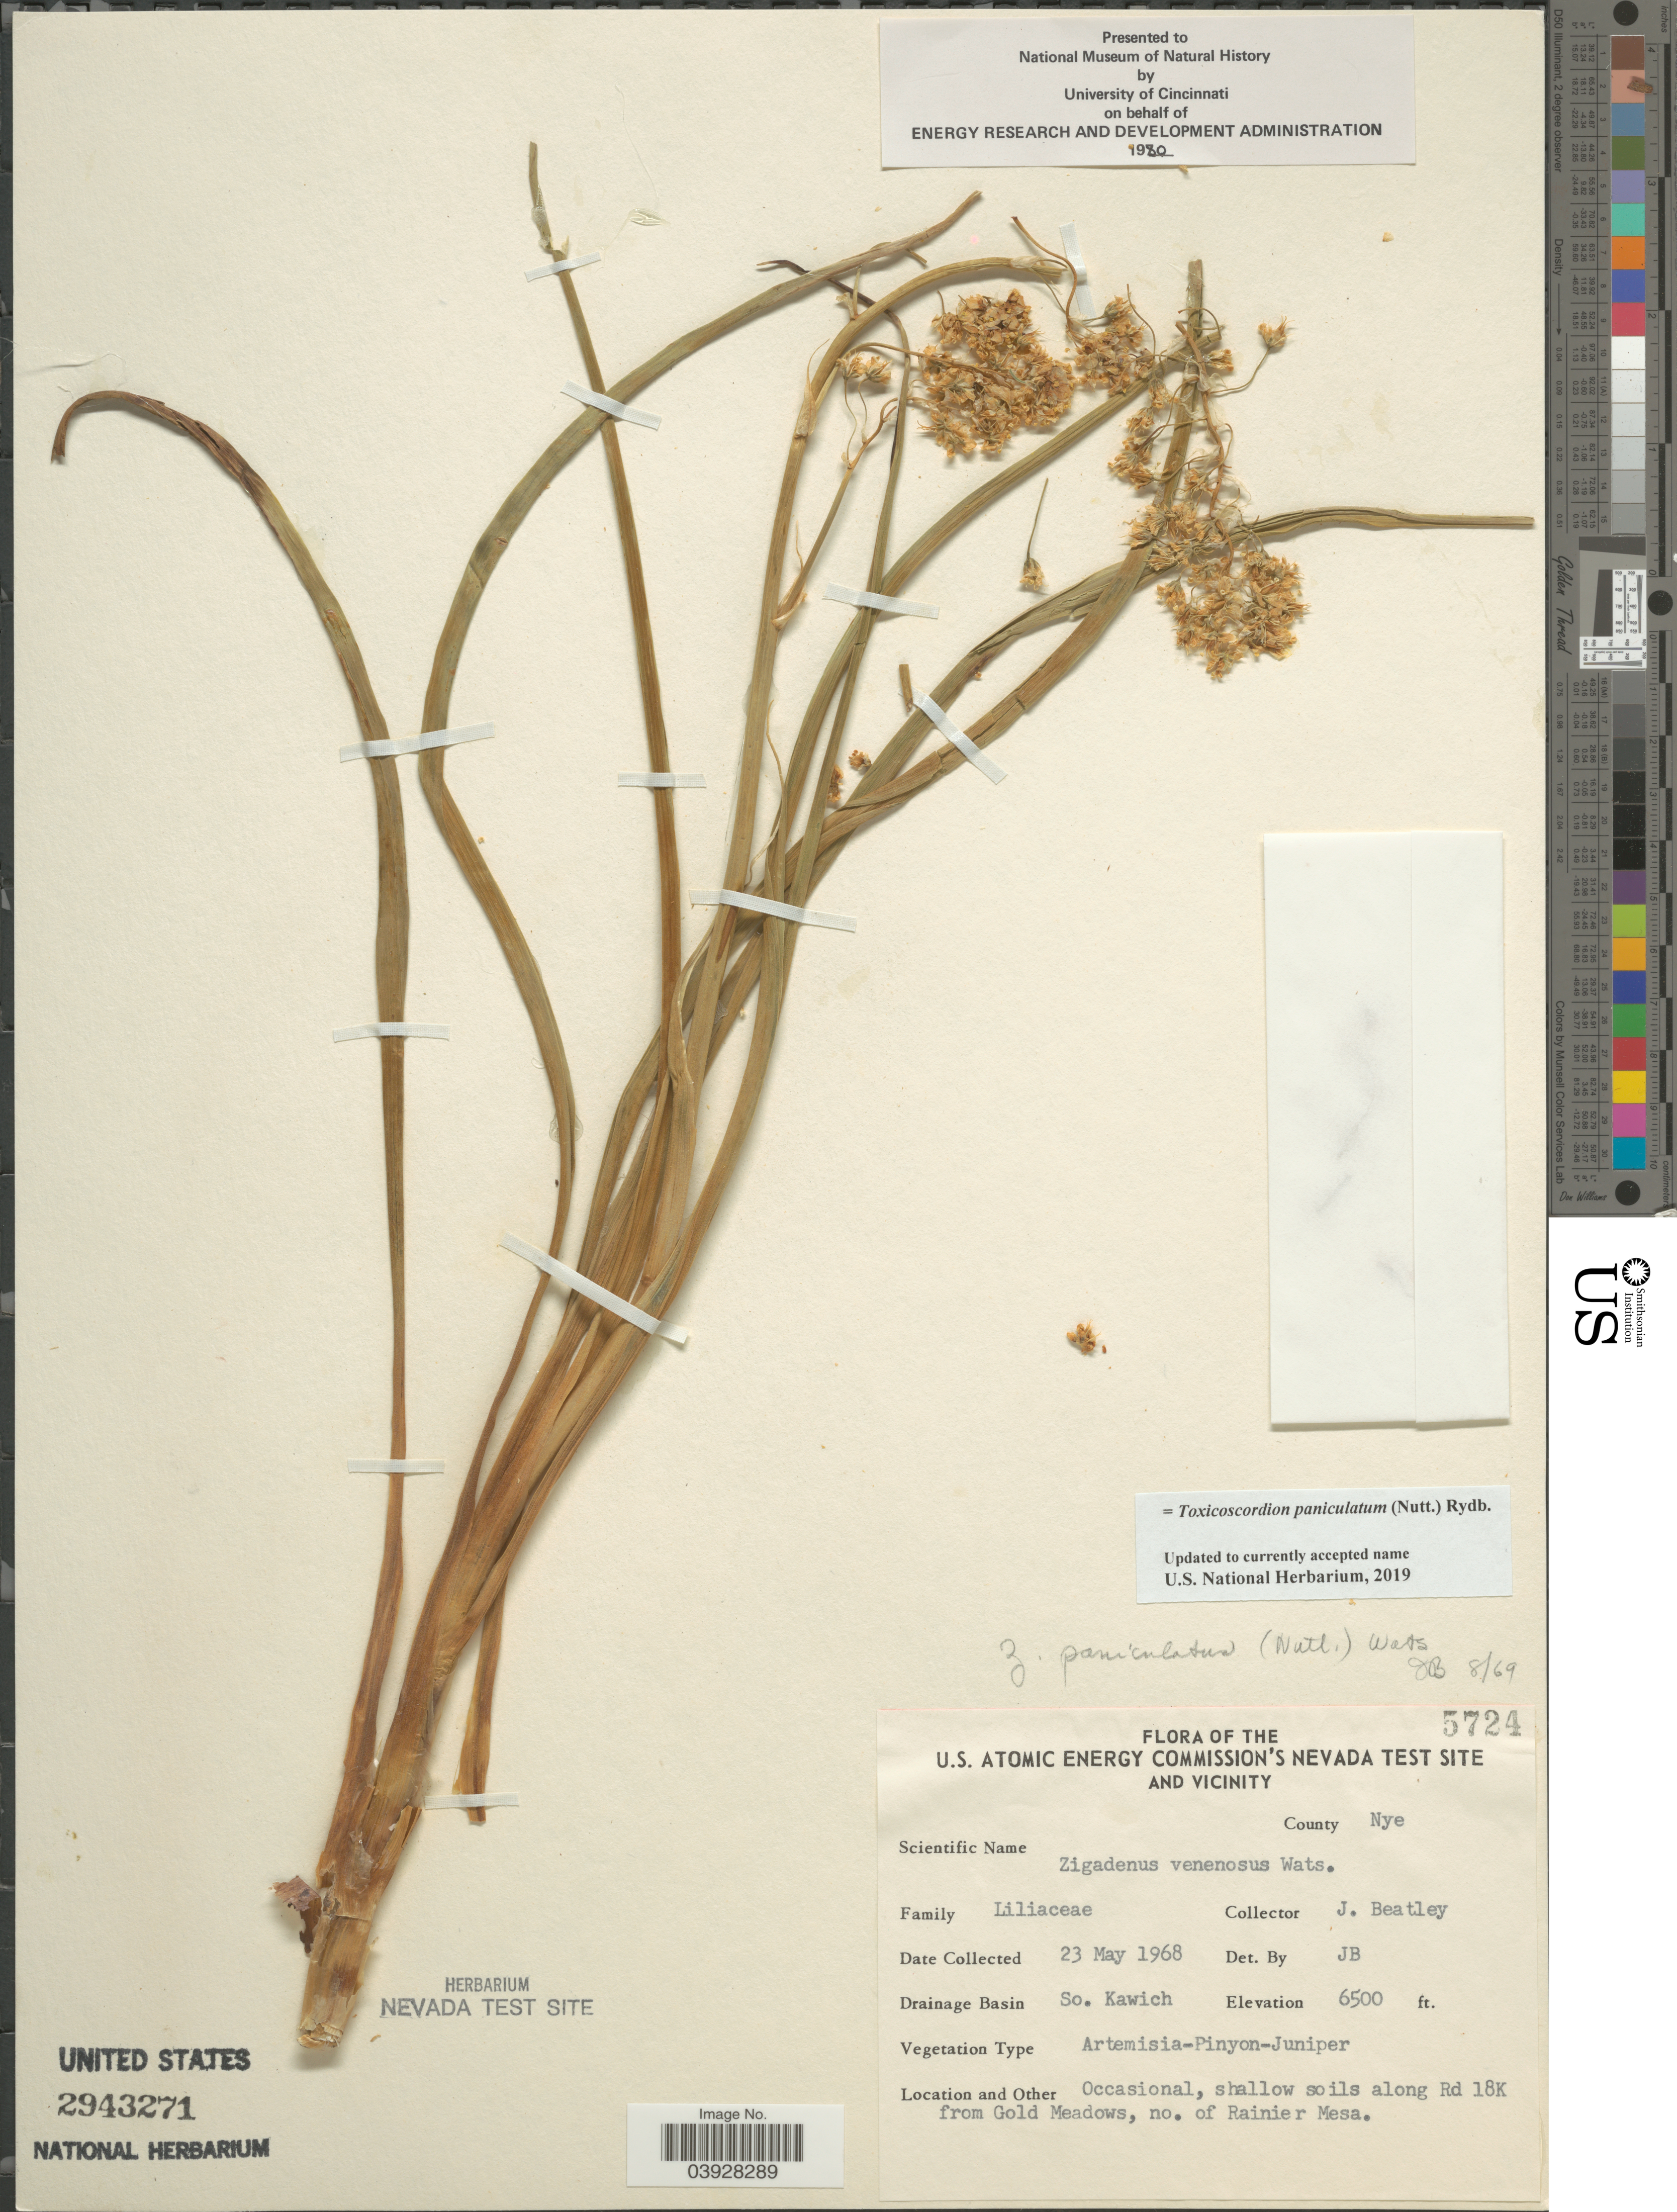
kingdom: Plantae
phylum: Tracheophyta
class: Liliopsida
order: Liliales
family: Melanthiaceae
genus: Toxicoscordion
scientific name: Toxicoscordion paniculatum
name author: (Nutt.) Rydb.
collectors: J. C. Beatley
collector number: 5724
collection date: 1968-05-23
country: United States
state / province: Nevada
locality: U.S. Atomic Energy Commission's Nevada Test Site and Vicinity. County Nye. Drainage Basin So. Kawich. Along Rd 18K from Gold Meadows, no. of Rainier Mesa.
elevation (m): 1981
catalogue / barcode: US 2943271